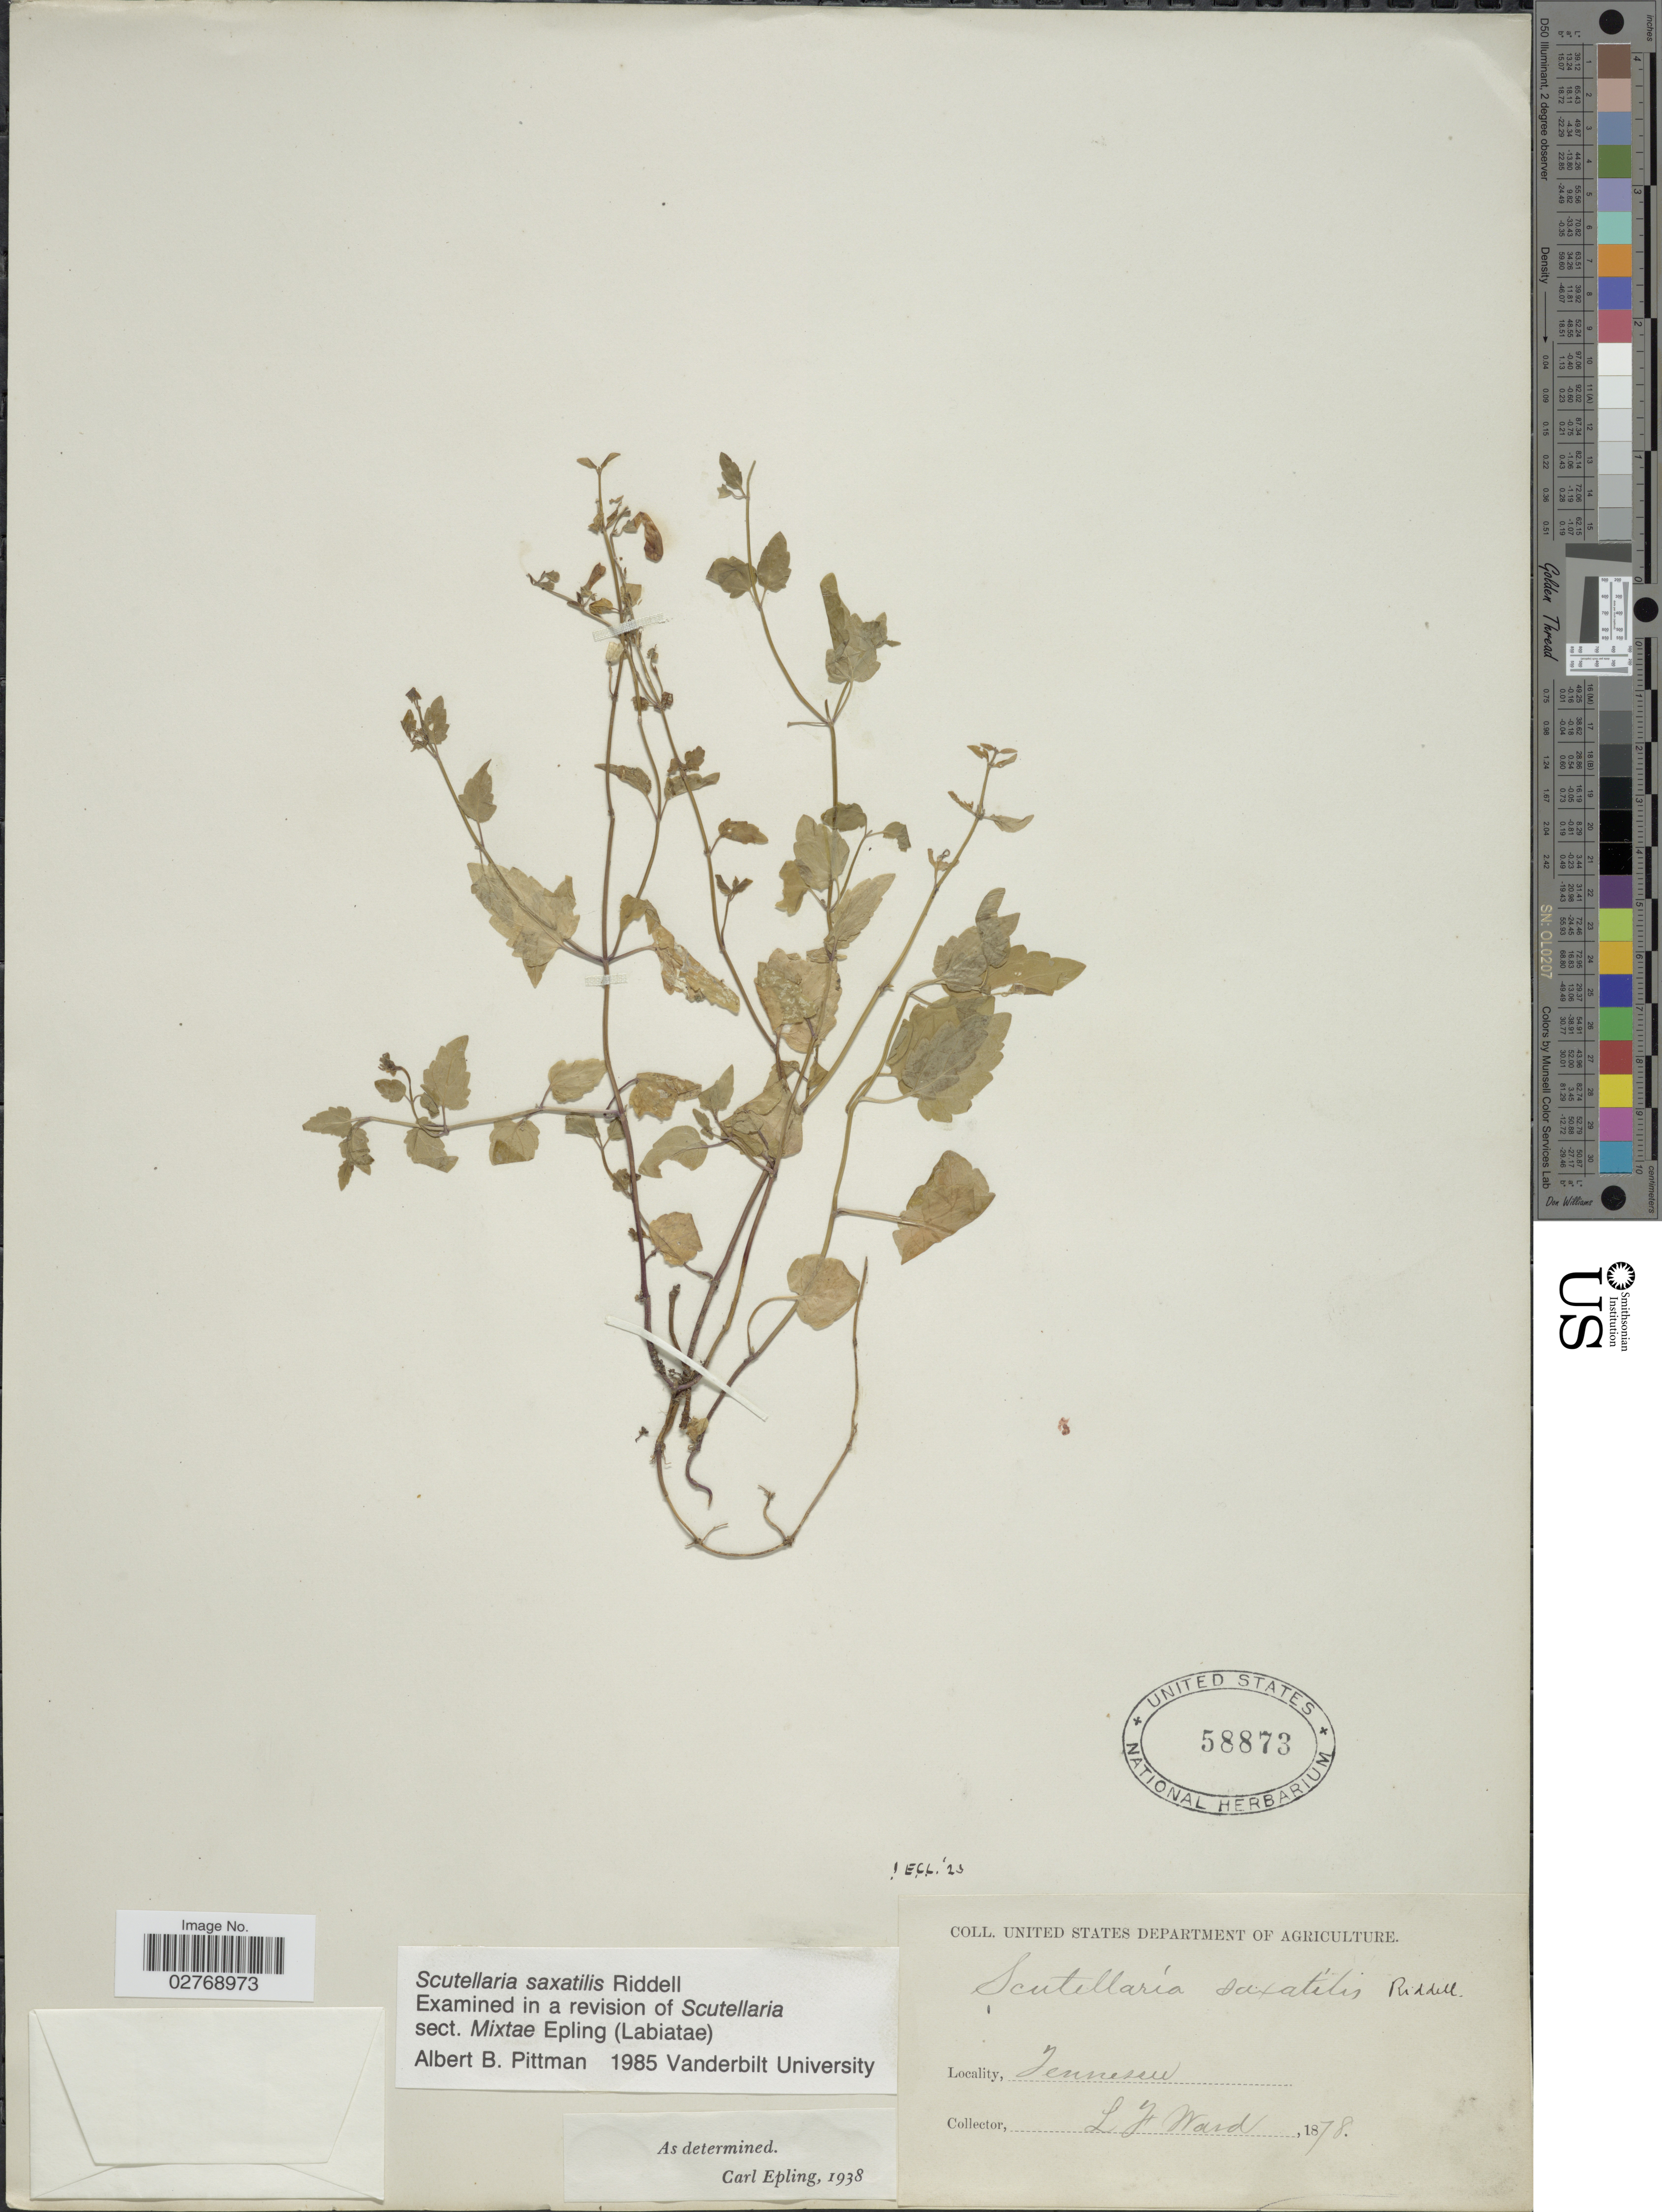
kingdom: Plantae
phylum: Tracheophyta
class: Magnoliopsida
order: Lamiales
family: Lamiaceae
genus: Scutellaria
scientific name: Scutellaria saxatilis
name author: Riddell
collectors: L. Ward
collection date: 1878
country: United States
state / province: Tennessee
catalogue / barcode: US 58873